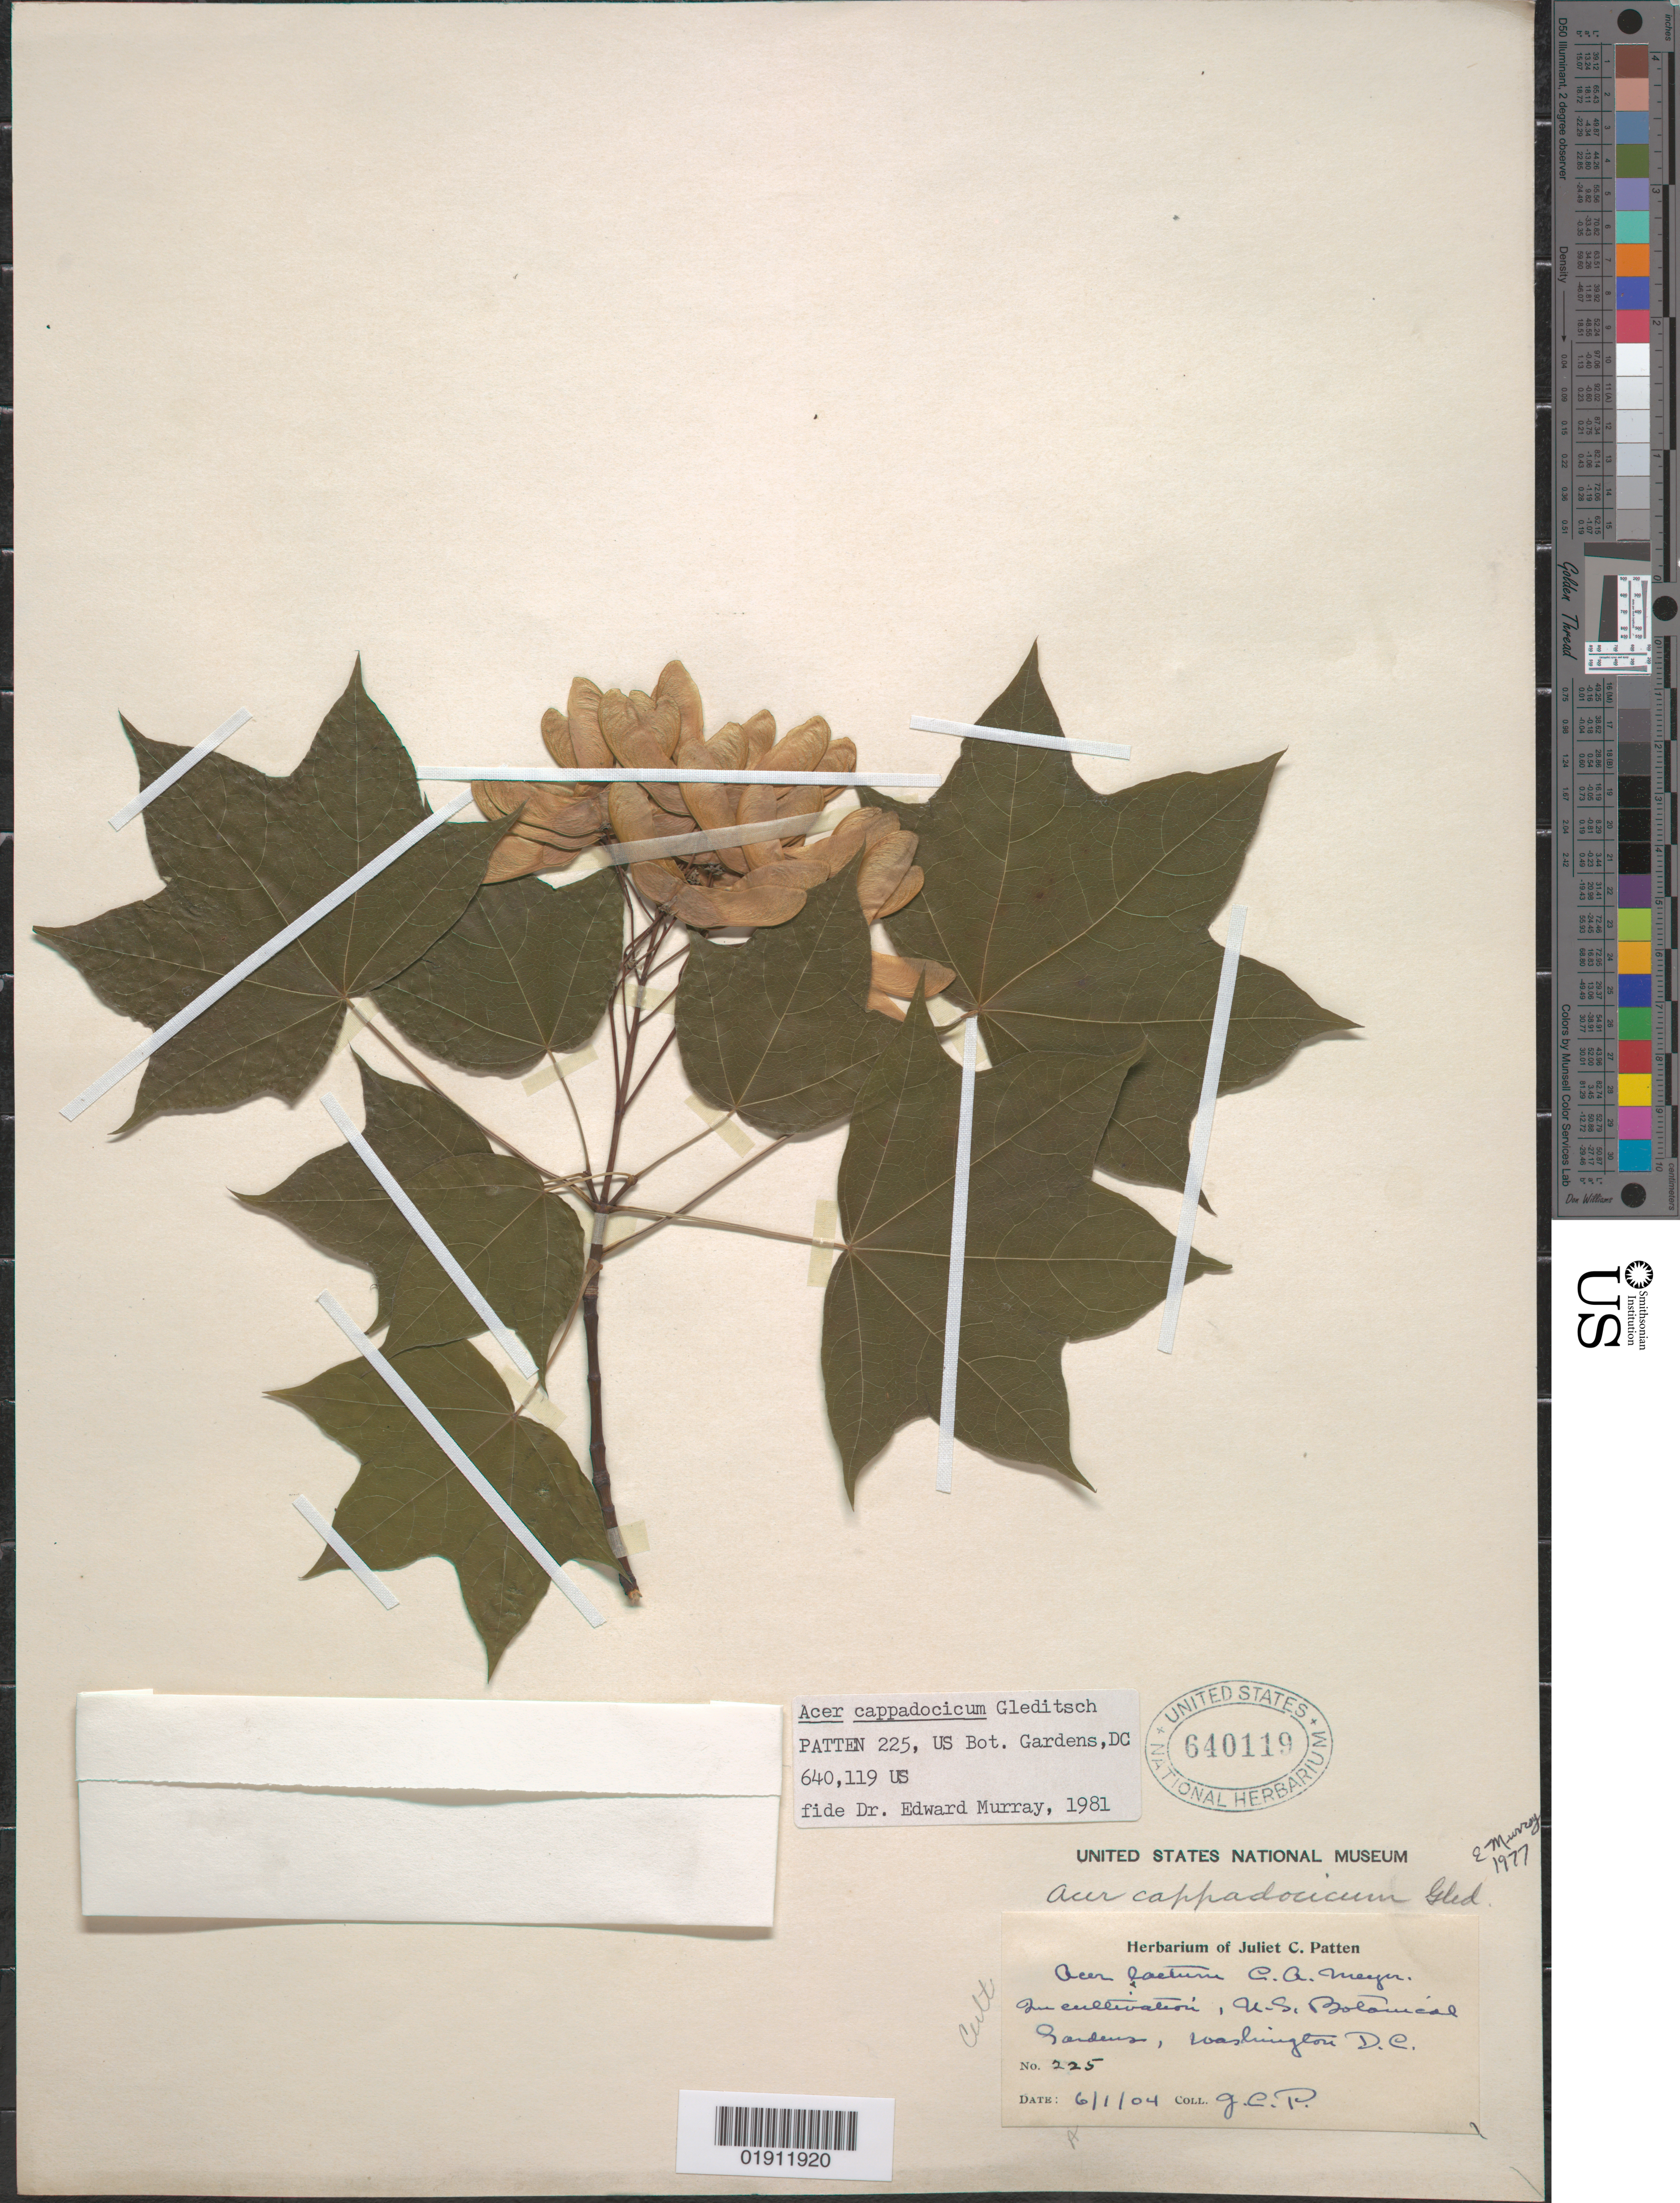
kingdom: Plantae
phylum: Tracheophyta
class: Magnoliopsida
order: Sapindales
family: Sapindaceae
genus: Acer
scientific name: Acer cappadocicum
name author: Gled.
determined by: Murray, Edward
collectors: J. Patten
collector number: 225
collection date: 1904-06-01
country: United States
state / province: District of Columbia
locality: USDA Botanical Garden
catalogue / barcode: US 640119